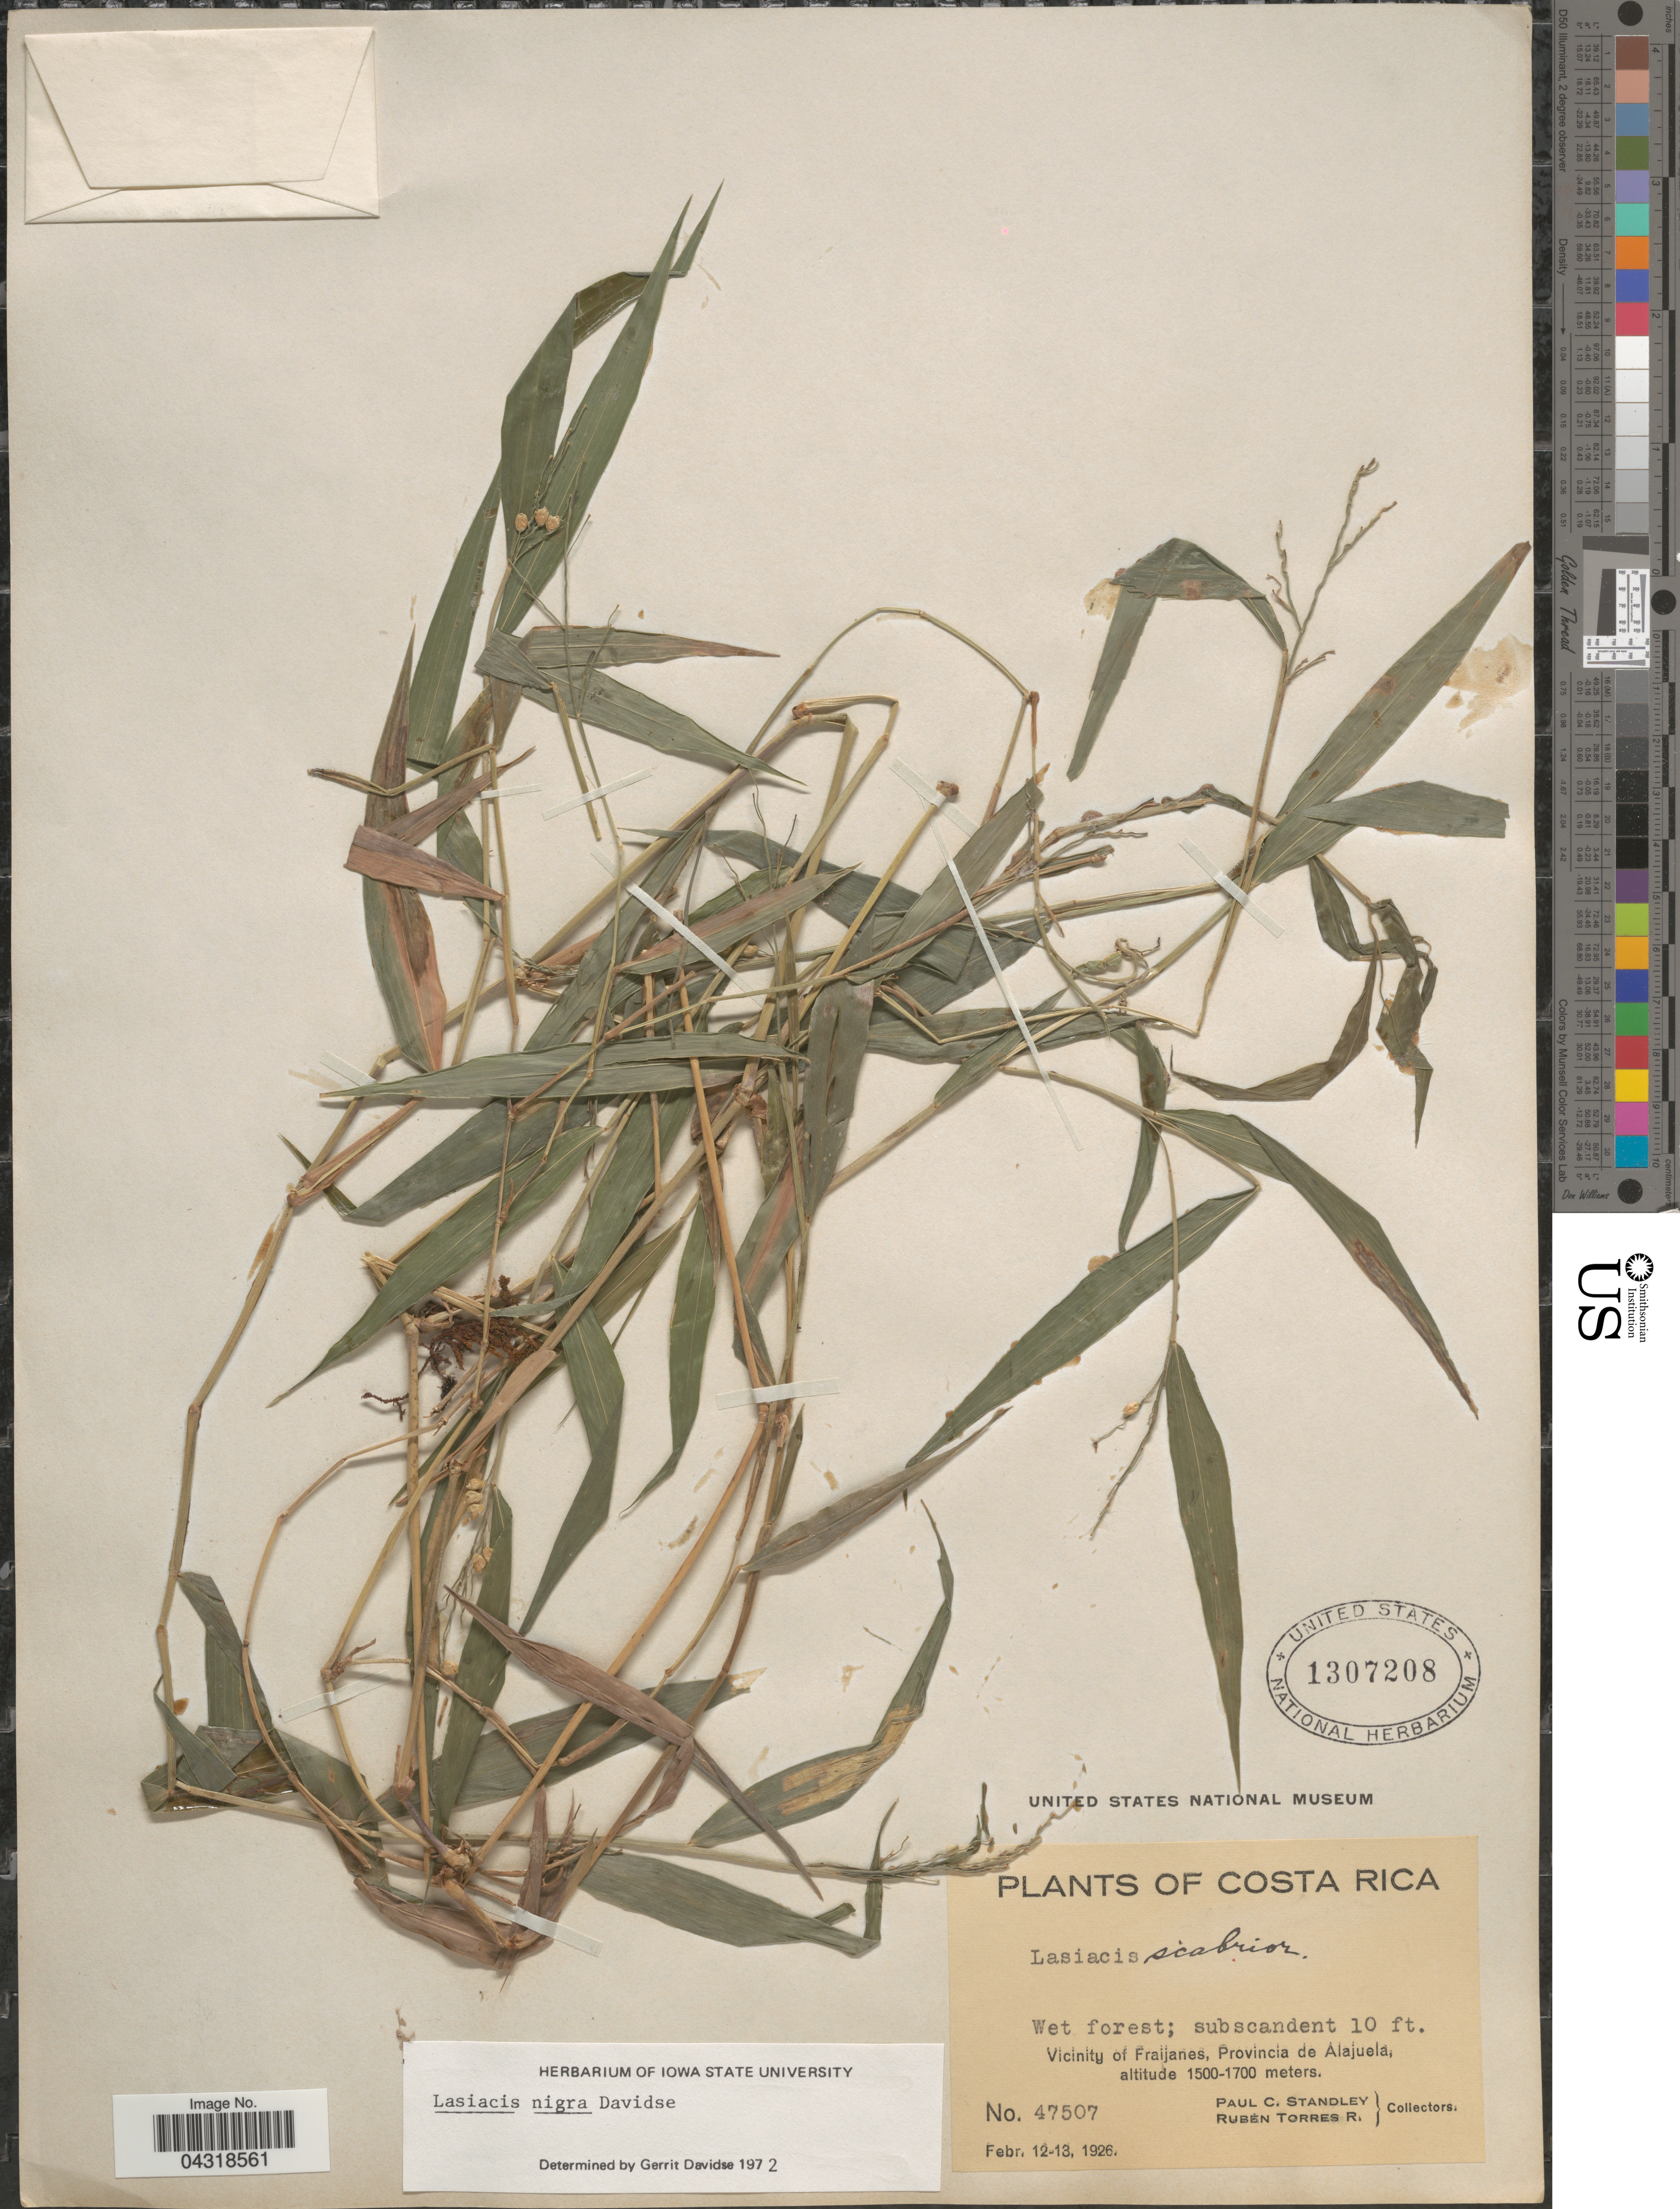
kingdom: Plantae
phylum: Tracheophyta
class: Liliopsida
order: Poales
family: Poaceae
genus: Lasiacis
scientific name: Lasiacis nigra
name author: Davidse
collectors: P. C. Standley & R. Torres Rojas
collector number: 47507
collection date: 1926-02-12/1926-02-13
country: Costa Rica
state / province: Alajuela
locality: Vicinity of Fraijanes.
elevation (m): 1500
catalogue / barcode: US 1307208